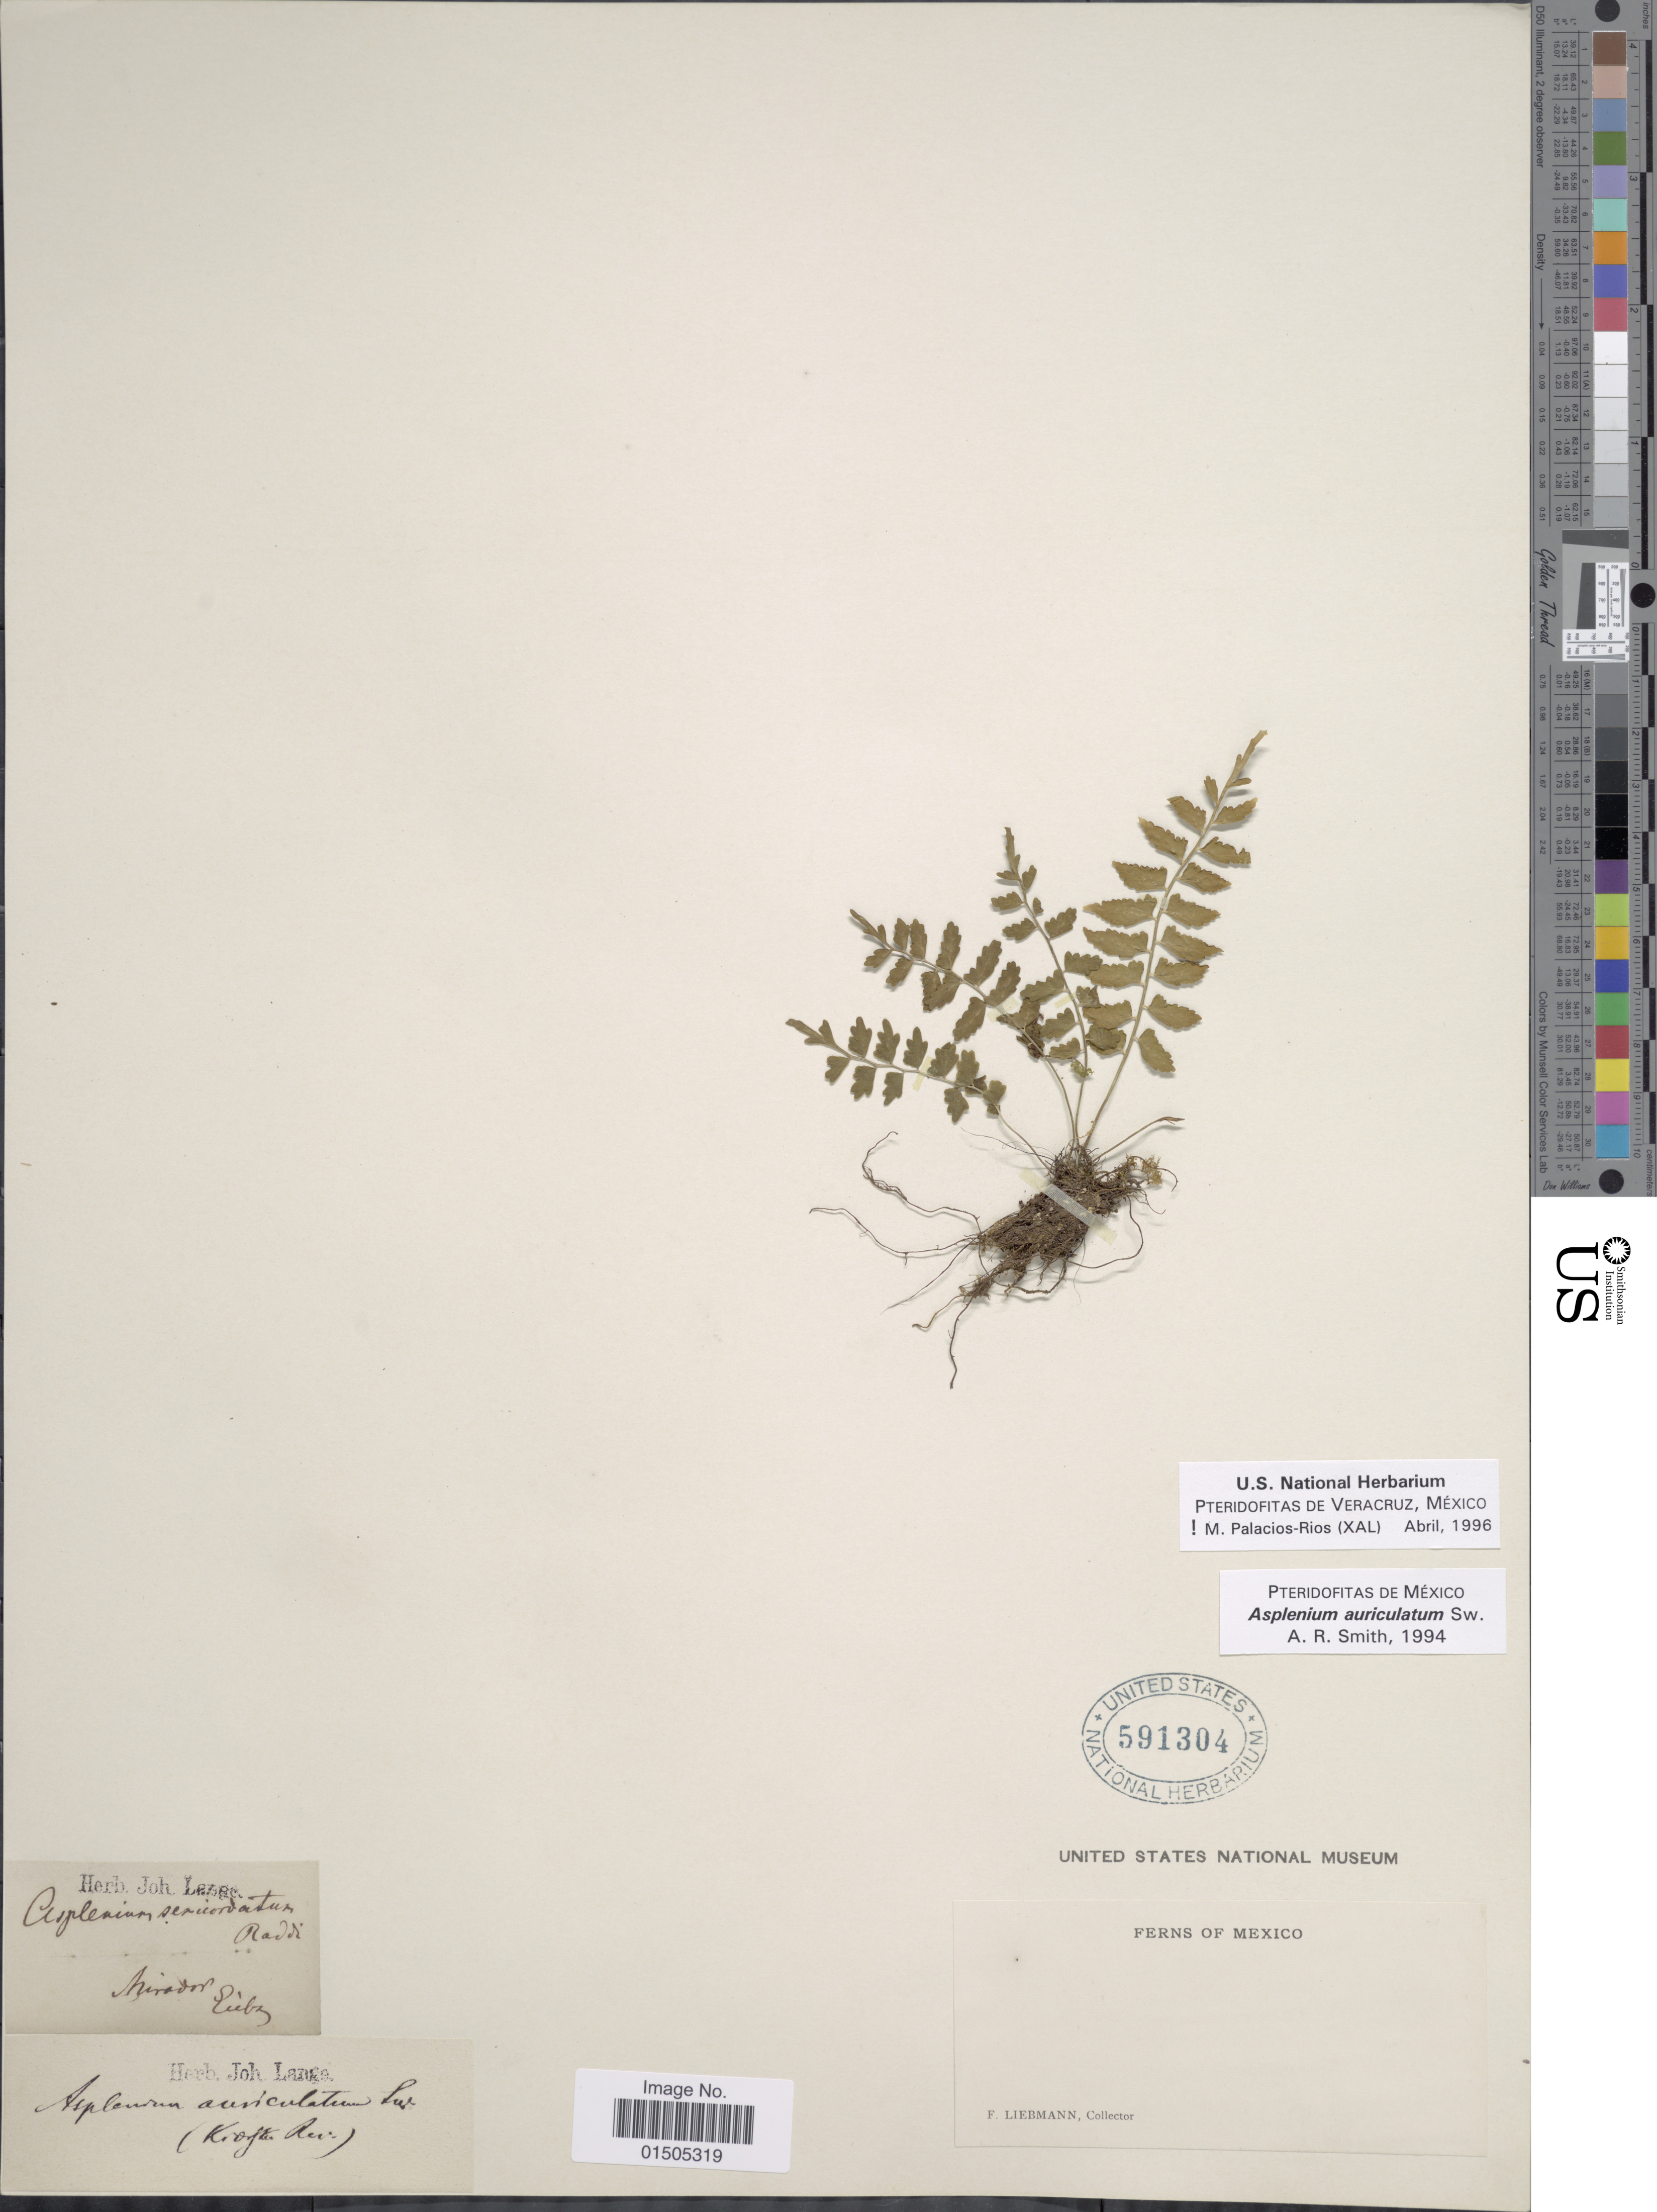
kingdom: Plantae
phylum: Tracheophyta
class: Polypodiopsida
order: Polypodiales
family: Aspleniaceae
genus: Asplenium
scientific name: Asplenium auriculatum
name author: Sw.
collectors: F. Liebmann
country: Mexico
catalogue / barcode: US 591304